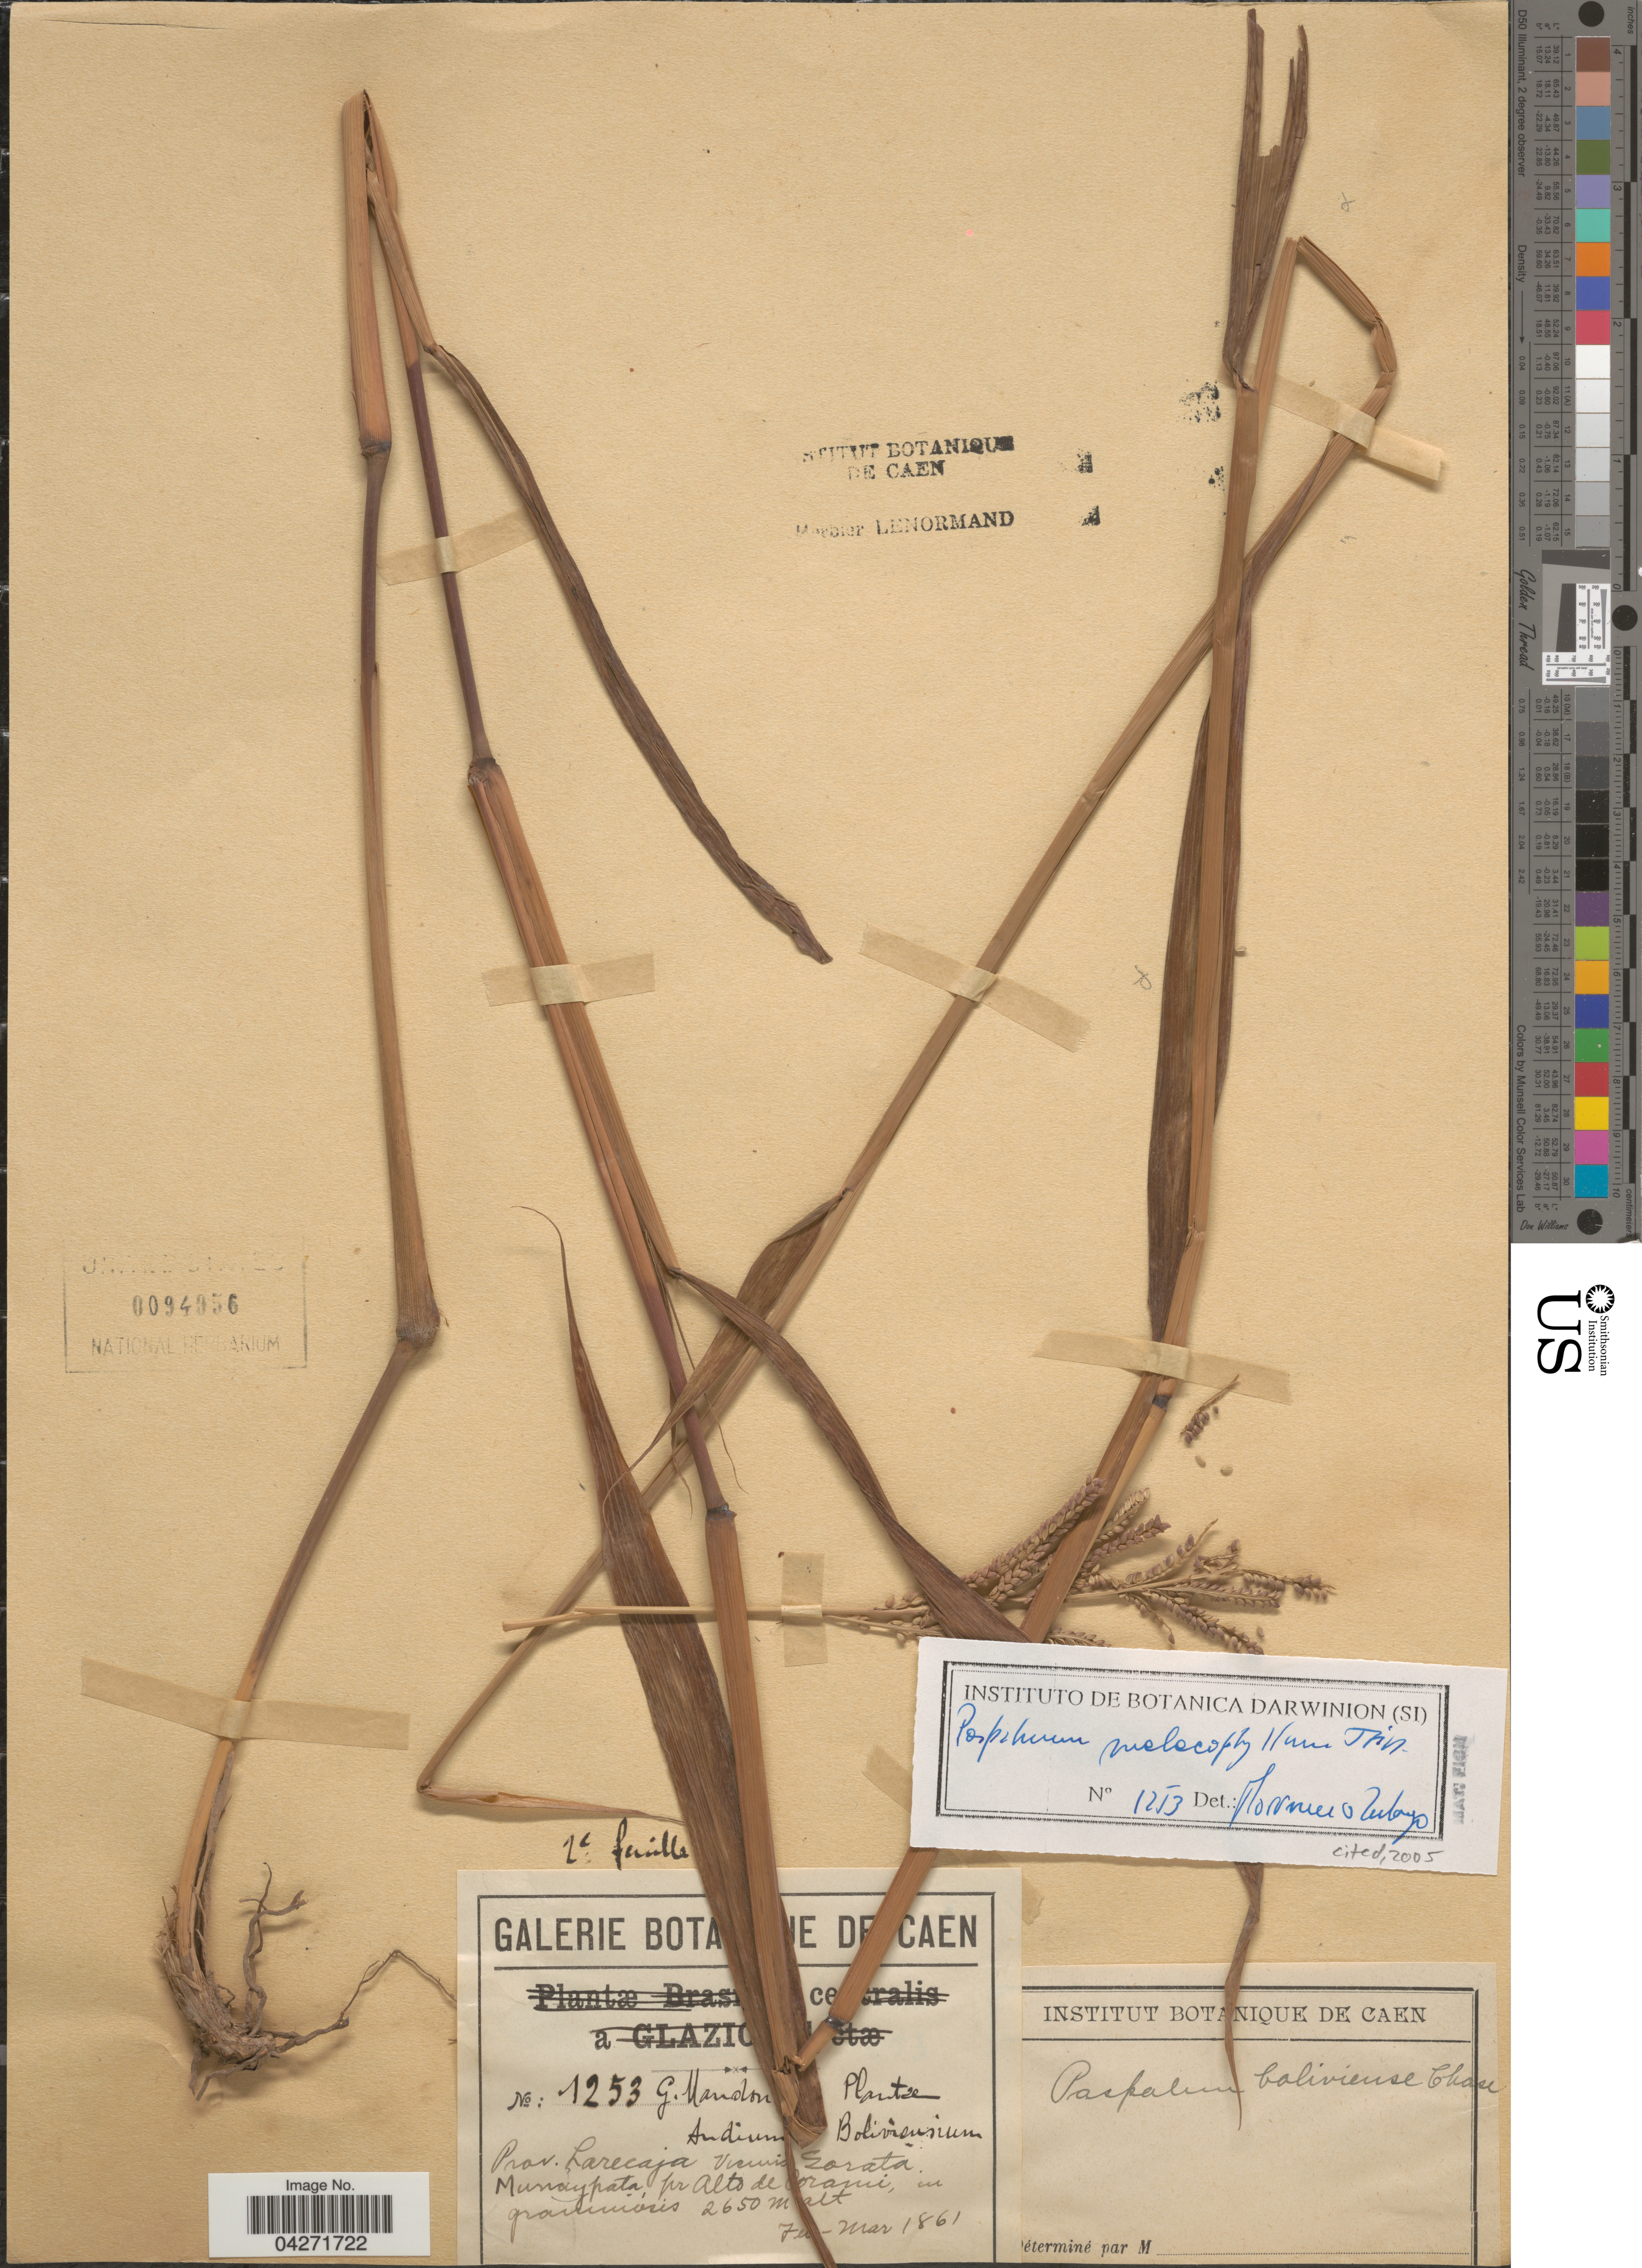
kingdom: Plantae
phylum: Tracheophyta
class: Liliopsida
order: Poales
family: Poaceae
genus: Paspalum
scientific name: Paspalum malacophyllum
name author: Trin.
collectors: G. Mandon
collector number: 1253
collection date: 1861-02/1861-03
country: Bolivia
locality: Prov. Larecaja vicunis Sorata. Munaypata, pr Alto de Corami, in graminosis.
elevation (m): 2650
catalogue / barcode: US 94056